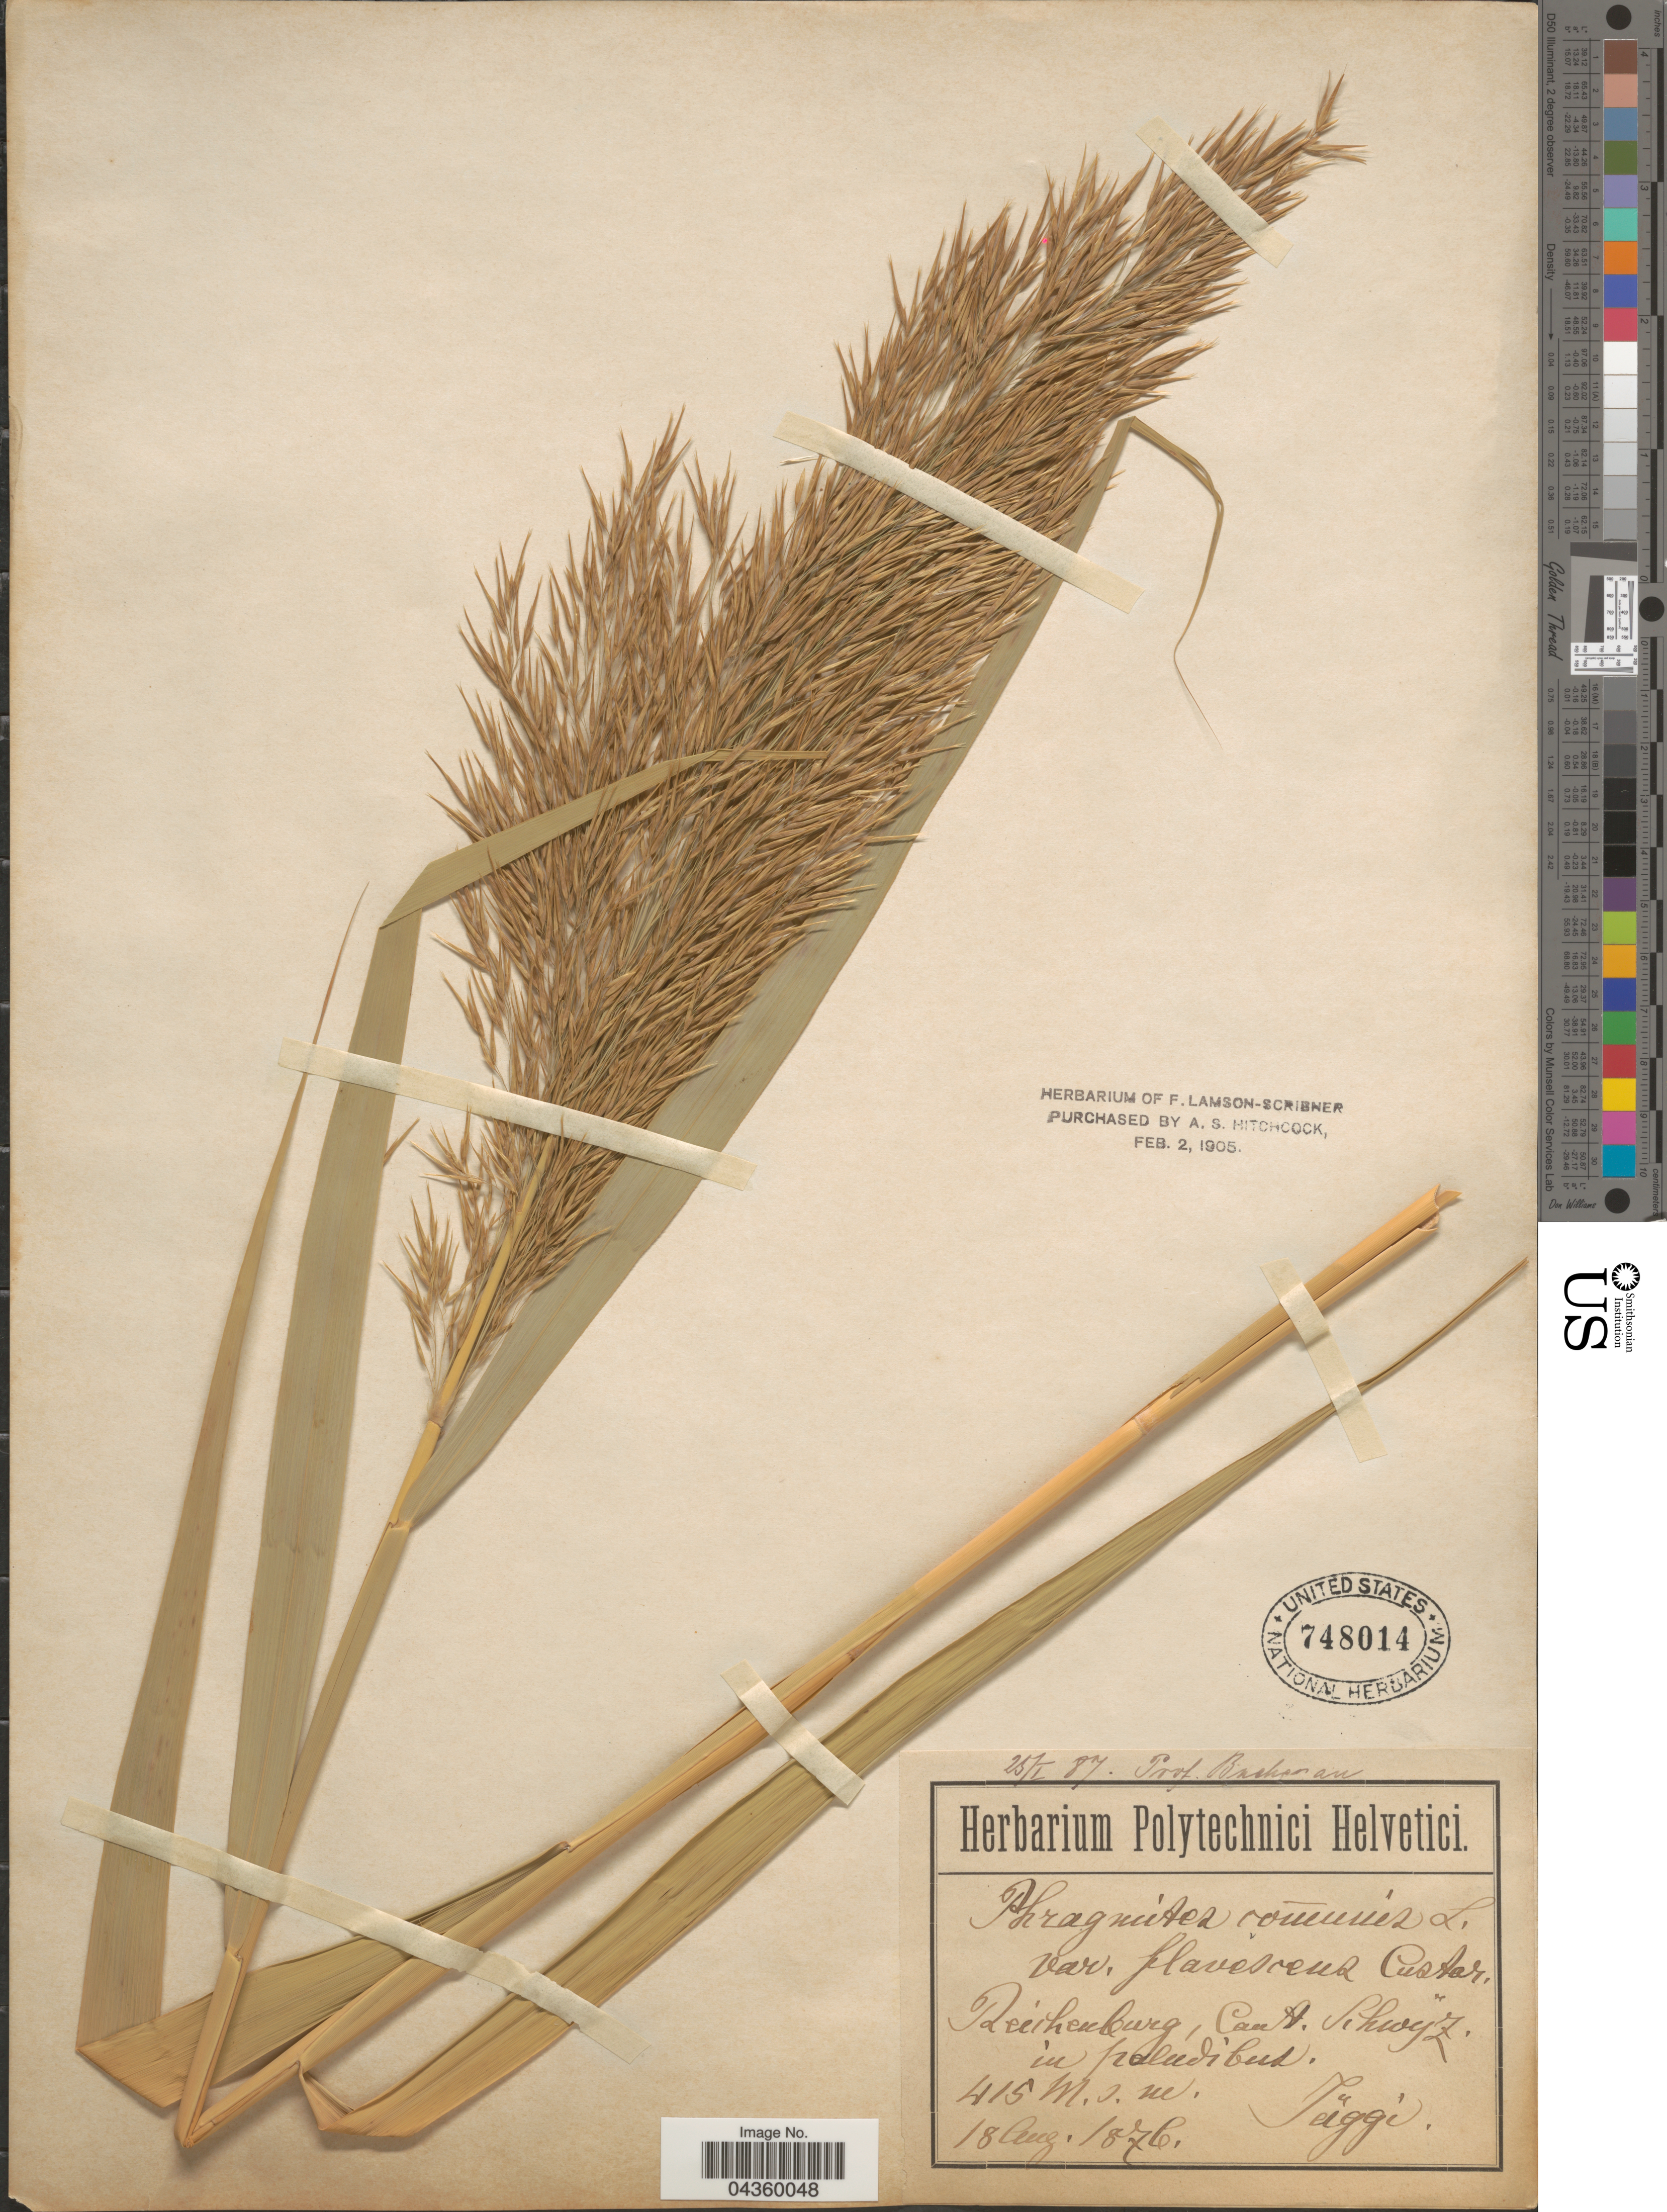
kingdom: Plantae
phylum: Tracheophyta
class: Liliopsida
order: Poales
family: Poaceae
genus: Phragmites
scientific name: Phragmites australis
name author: (Cav.) Trin. ex Steud.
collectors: Jaggi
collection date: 1876-08-18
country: Switzerland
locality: Reichenburg, Cant. Schwijz in paludibus.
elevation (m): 415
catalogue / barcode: US 748014